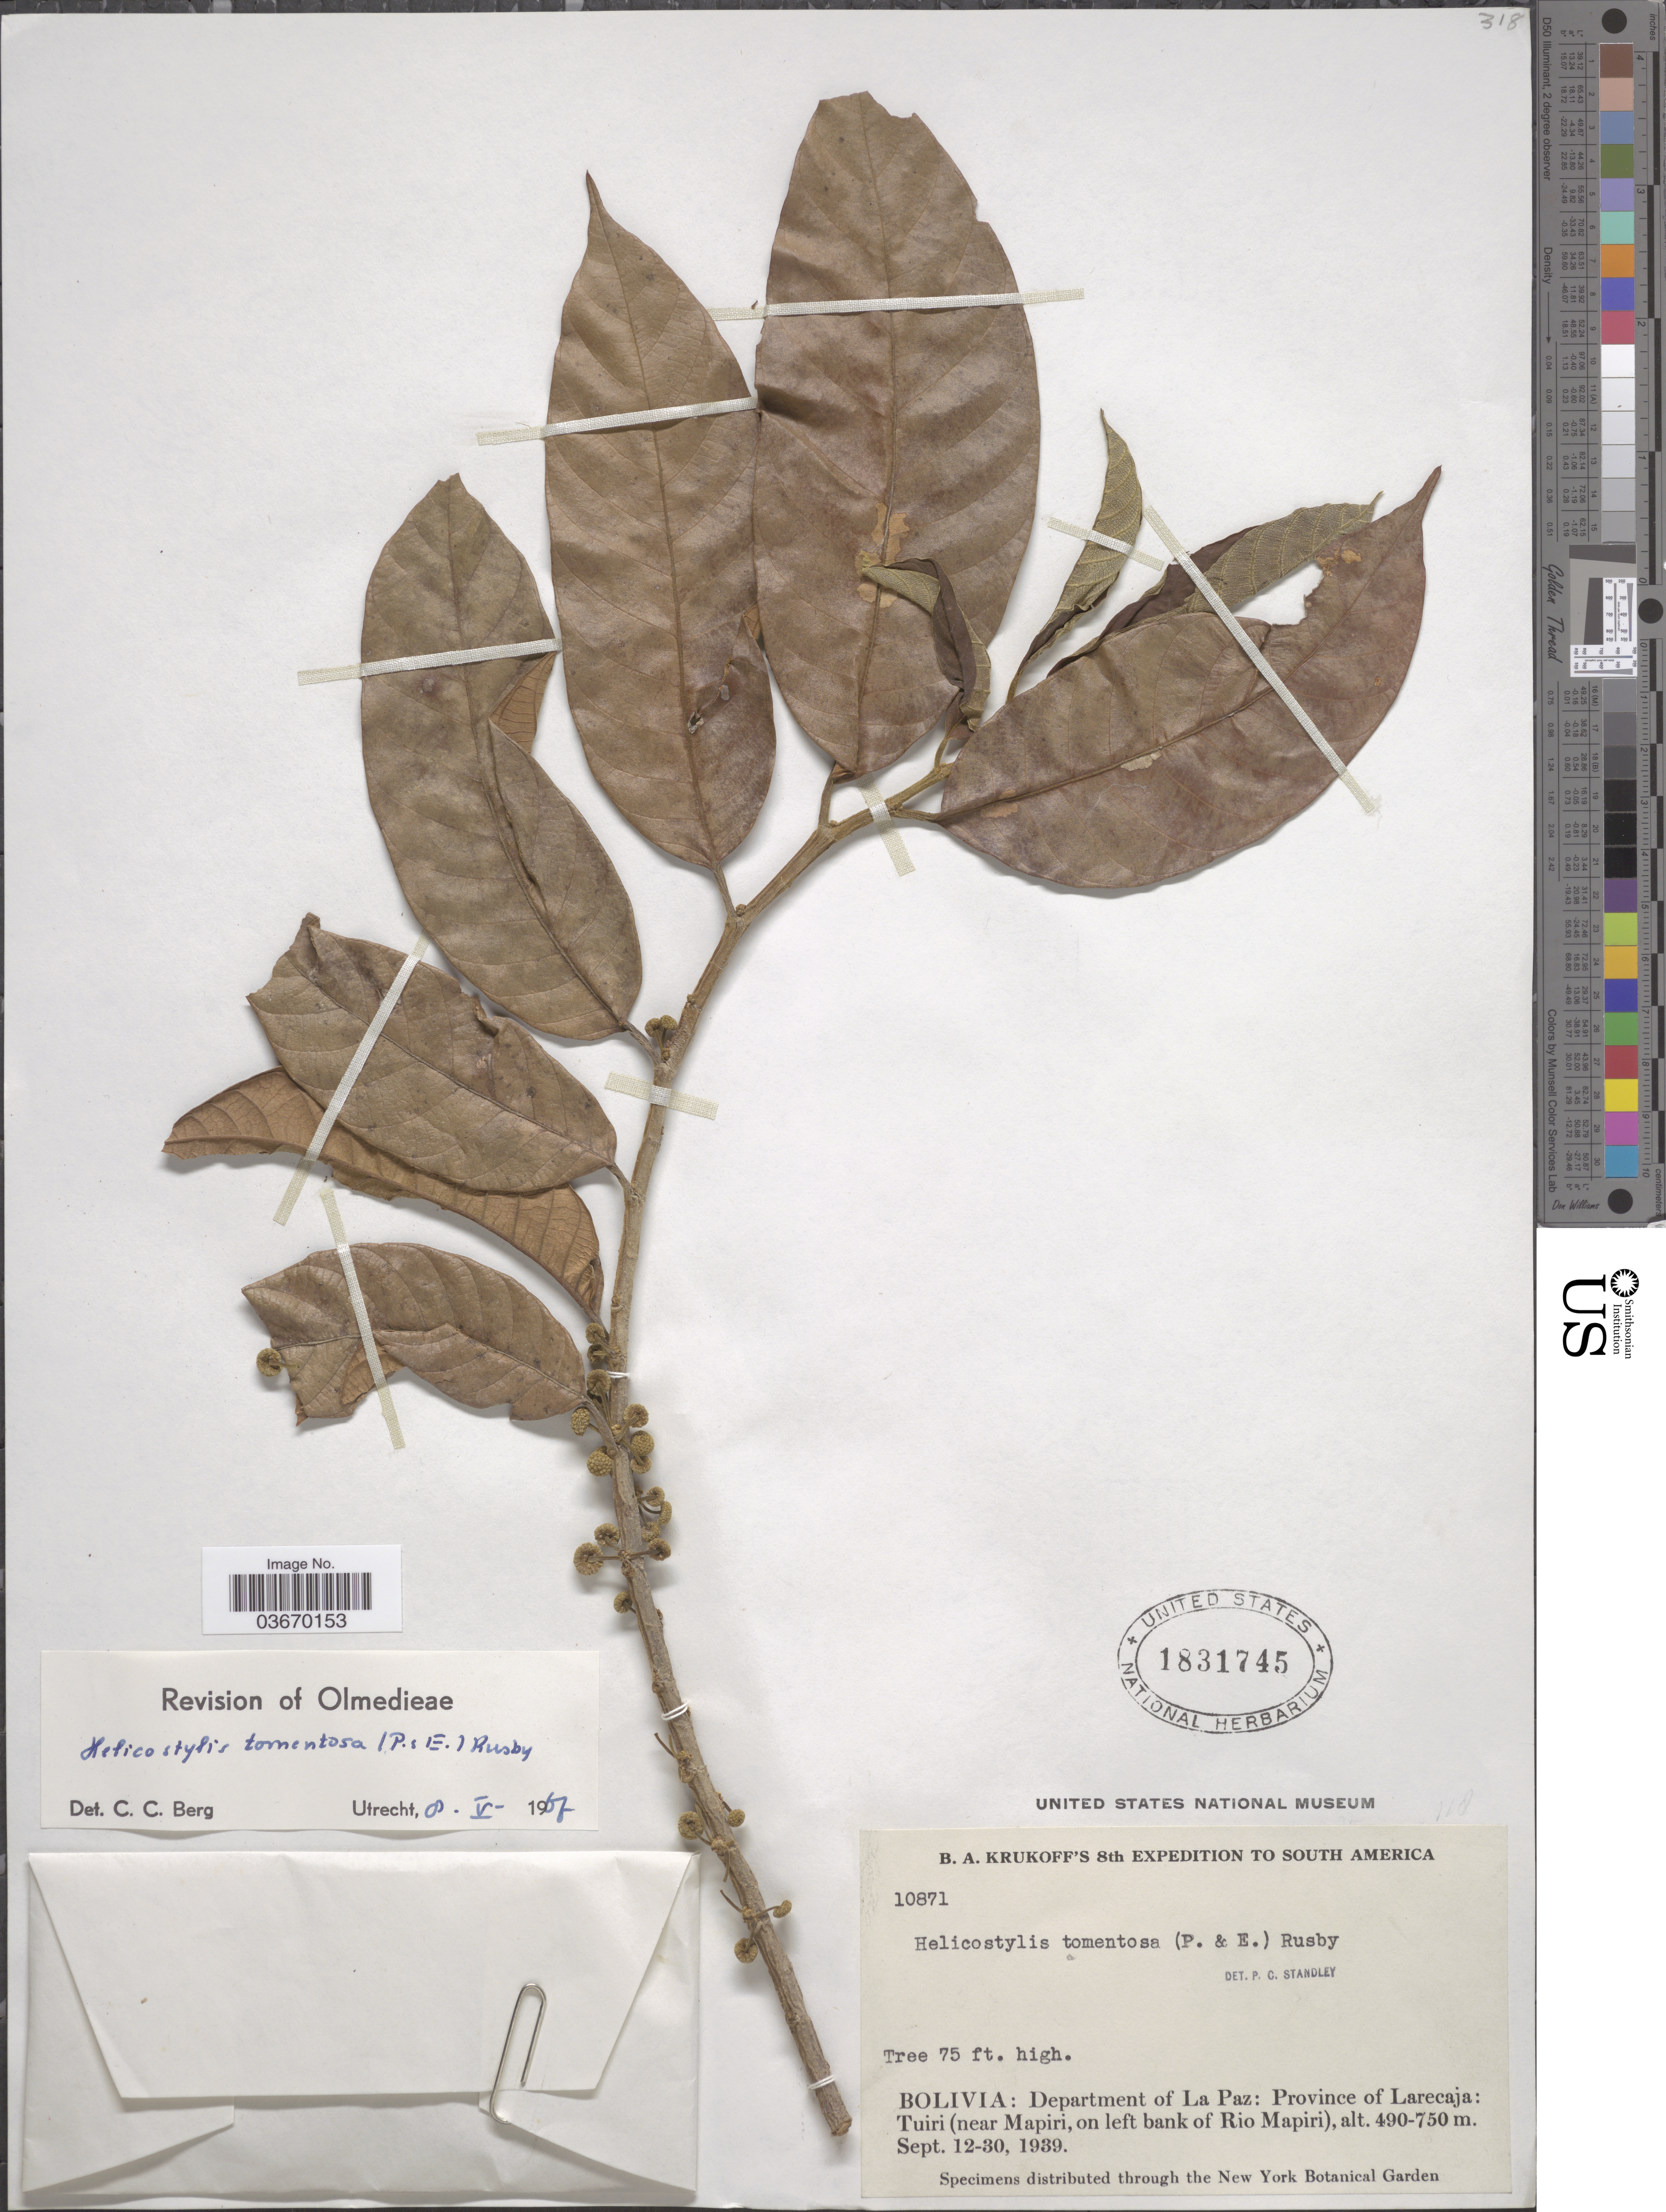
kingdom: Plantae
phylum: Tracheophyta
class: Magnoliopsida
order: Rosales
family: Moraceae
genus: Helicostylis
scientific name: Helicostylis tomentosa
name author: (Poepp. & Endl.) Rusby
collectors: B. A. Krukoff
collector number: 10871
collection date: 1939-09-12/1939-09-30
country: Bolivia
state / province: La Paz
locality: Department of La Paz: Province of Larecaja: Tuiri (near Mapiri, on left bank of Rio Mapiri).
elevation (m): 490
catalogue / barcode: US 1831745